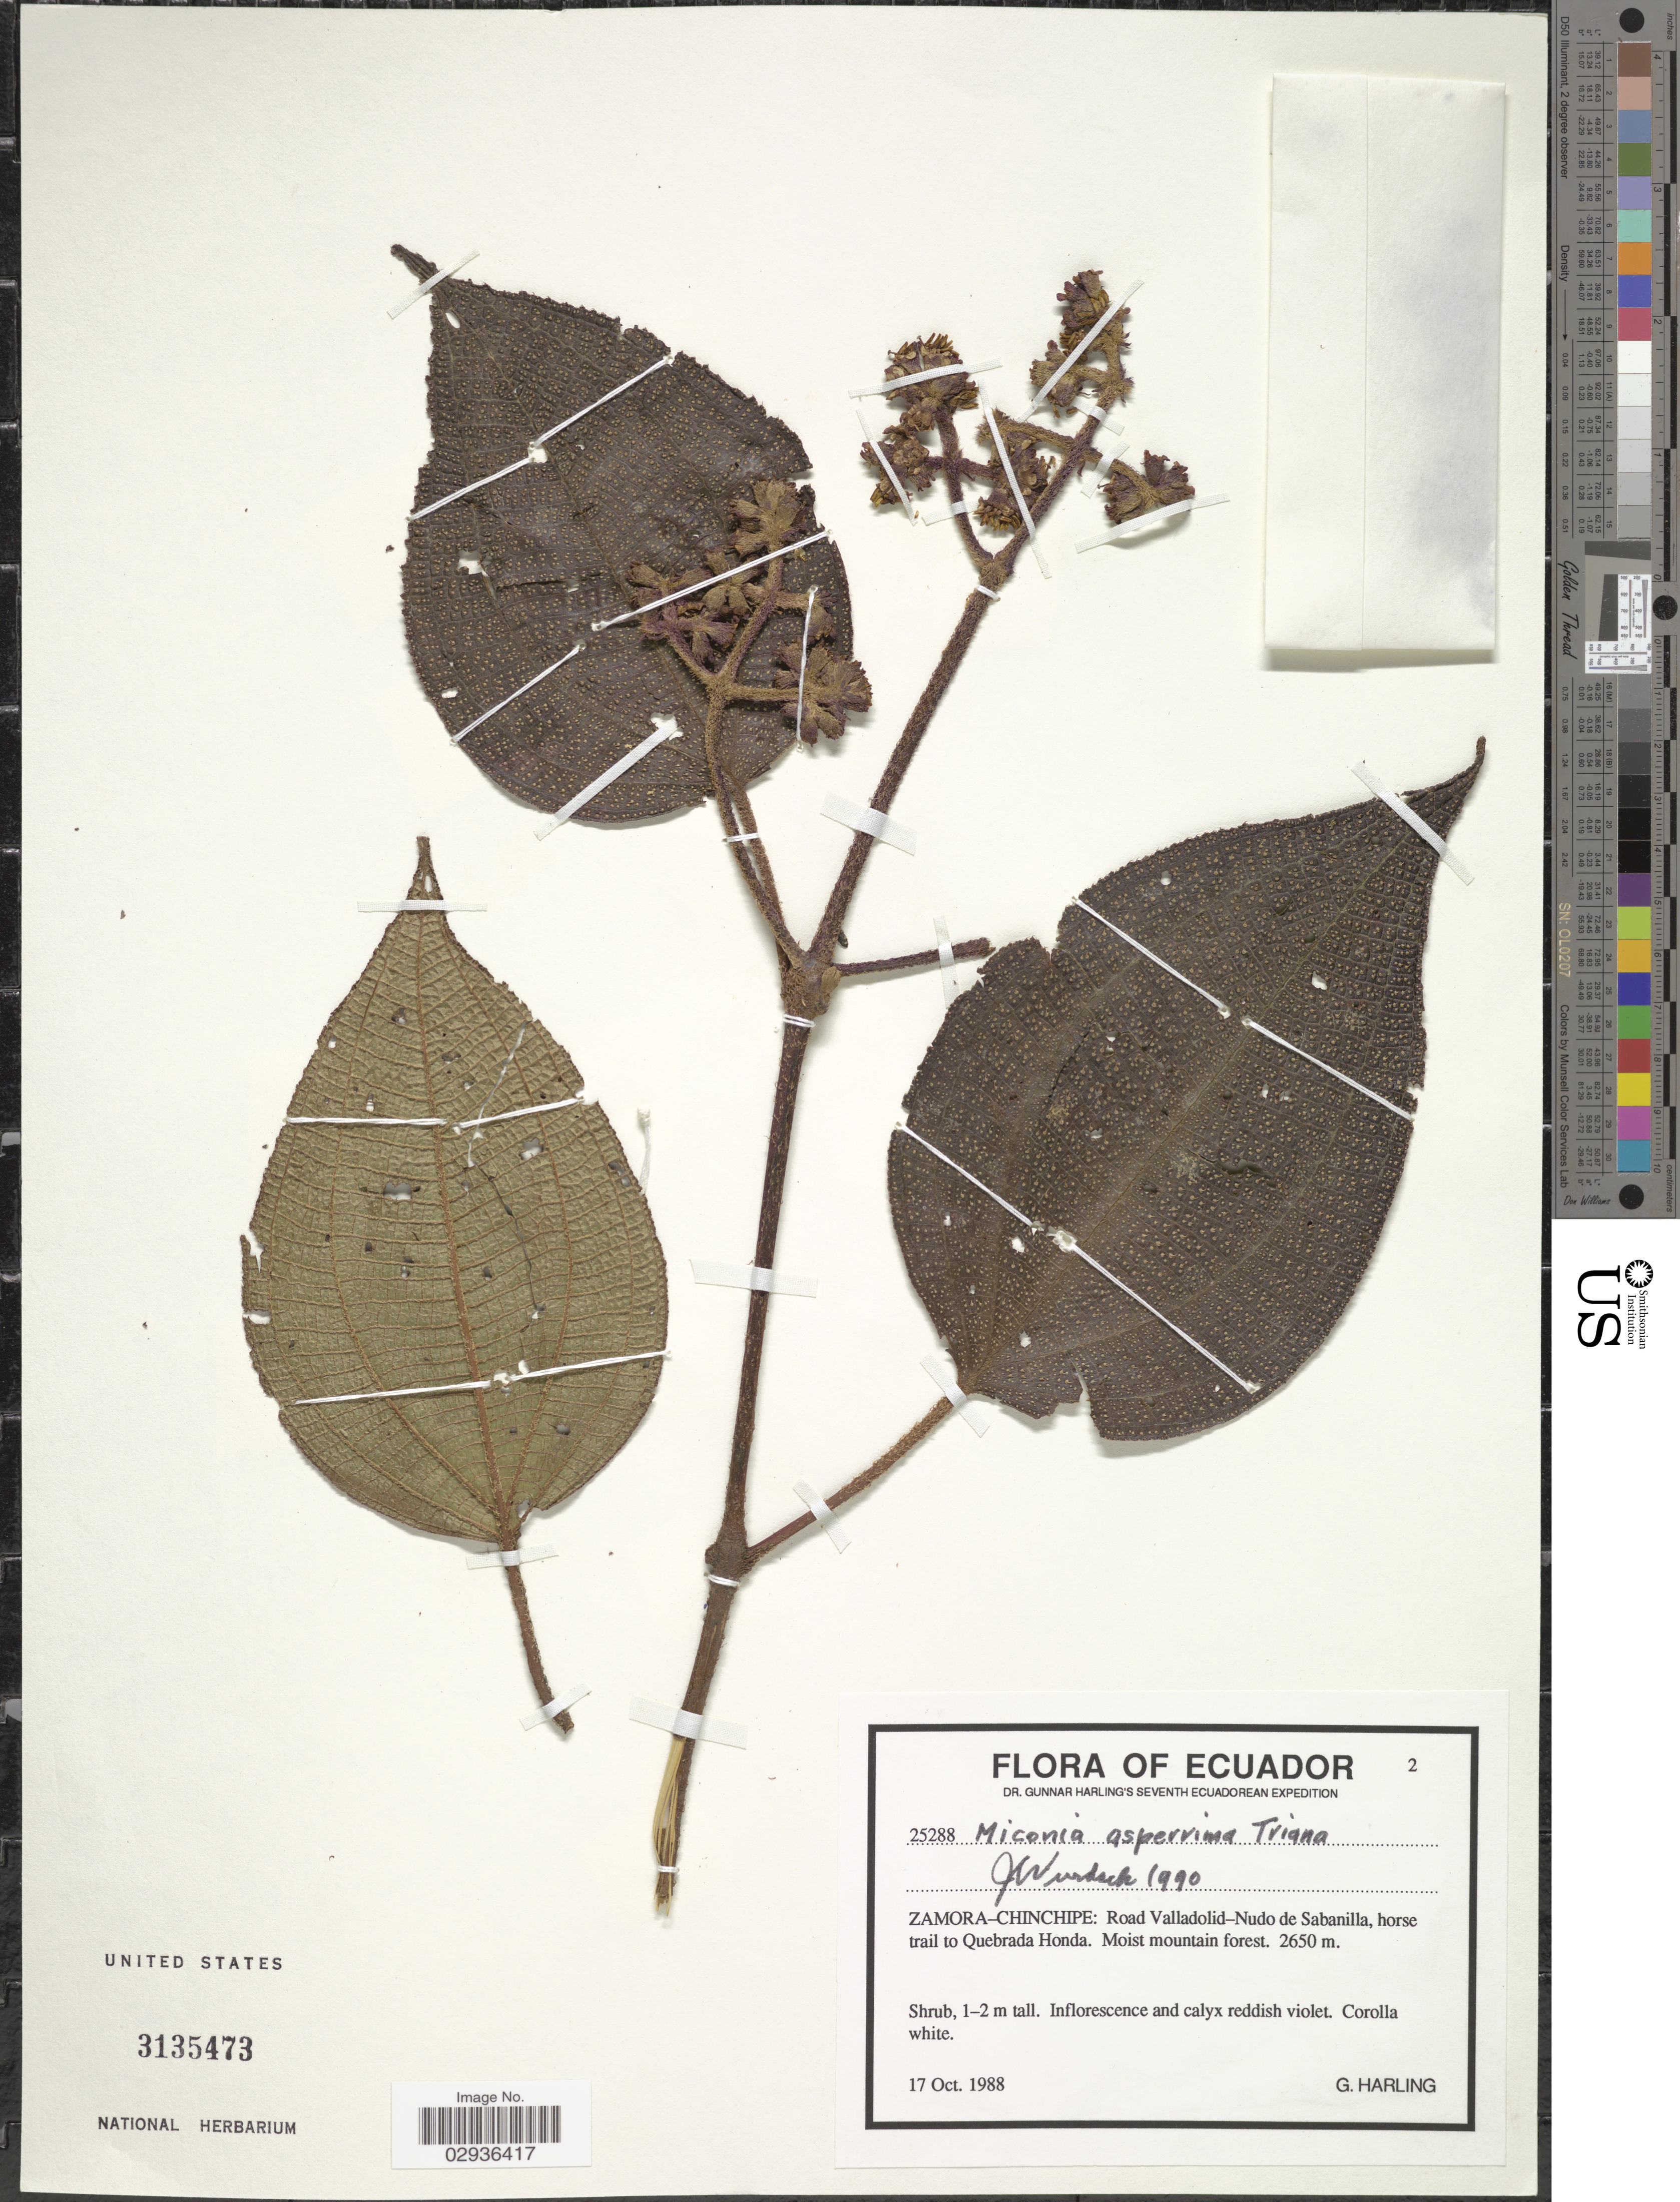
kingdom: Plantae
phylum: Tracheophyta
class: Magnoliopsida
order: Myrtales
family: Melastomataceae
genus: Miconia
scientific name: Miconia asperrima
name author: Triana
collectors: G. Harling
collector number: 25288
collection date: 1988-10-17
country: Ecuador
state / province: Zamora-Chinchipe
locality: Road Valladolid-Nudo de Sabanilla, horse trail to Quebrada Honda.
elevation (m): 2650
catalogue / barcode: US 3135473